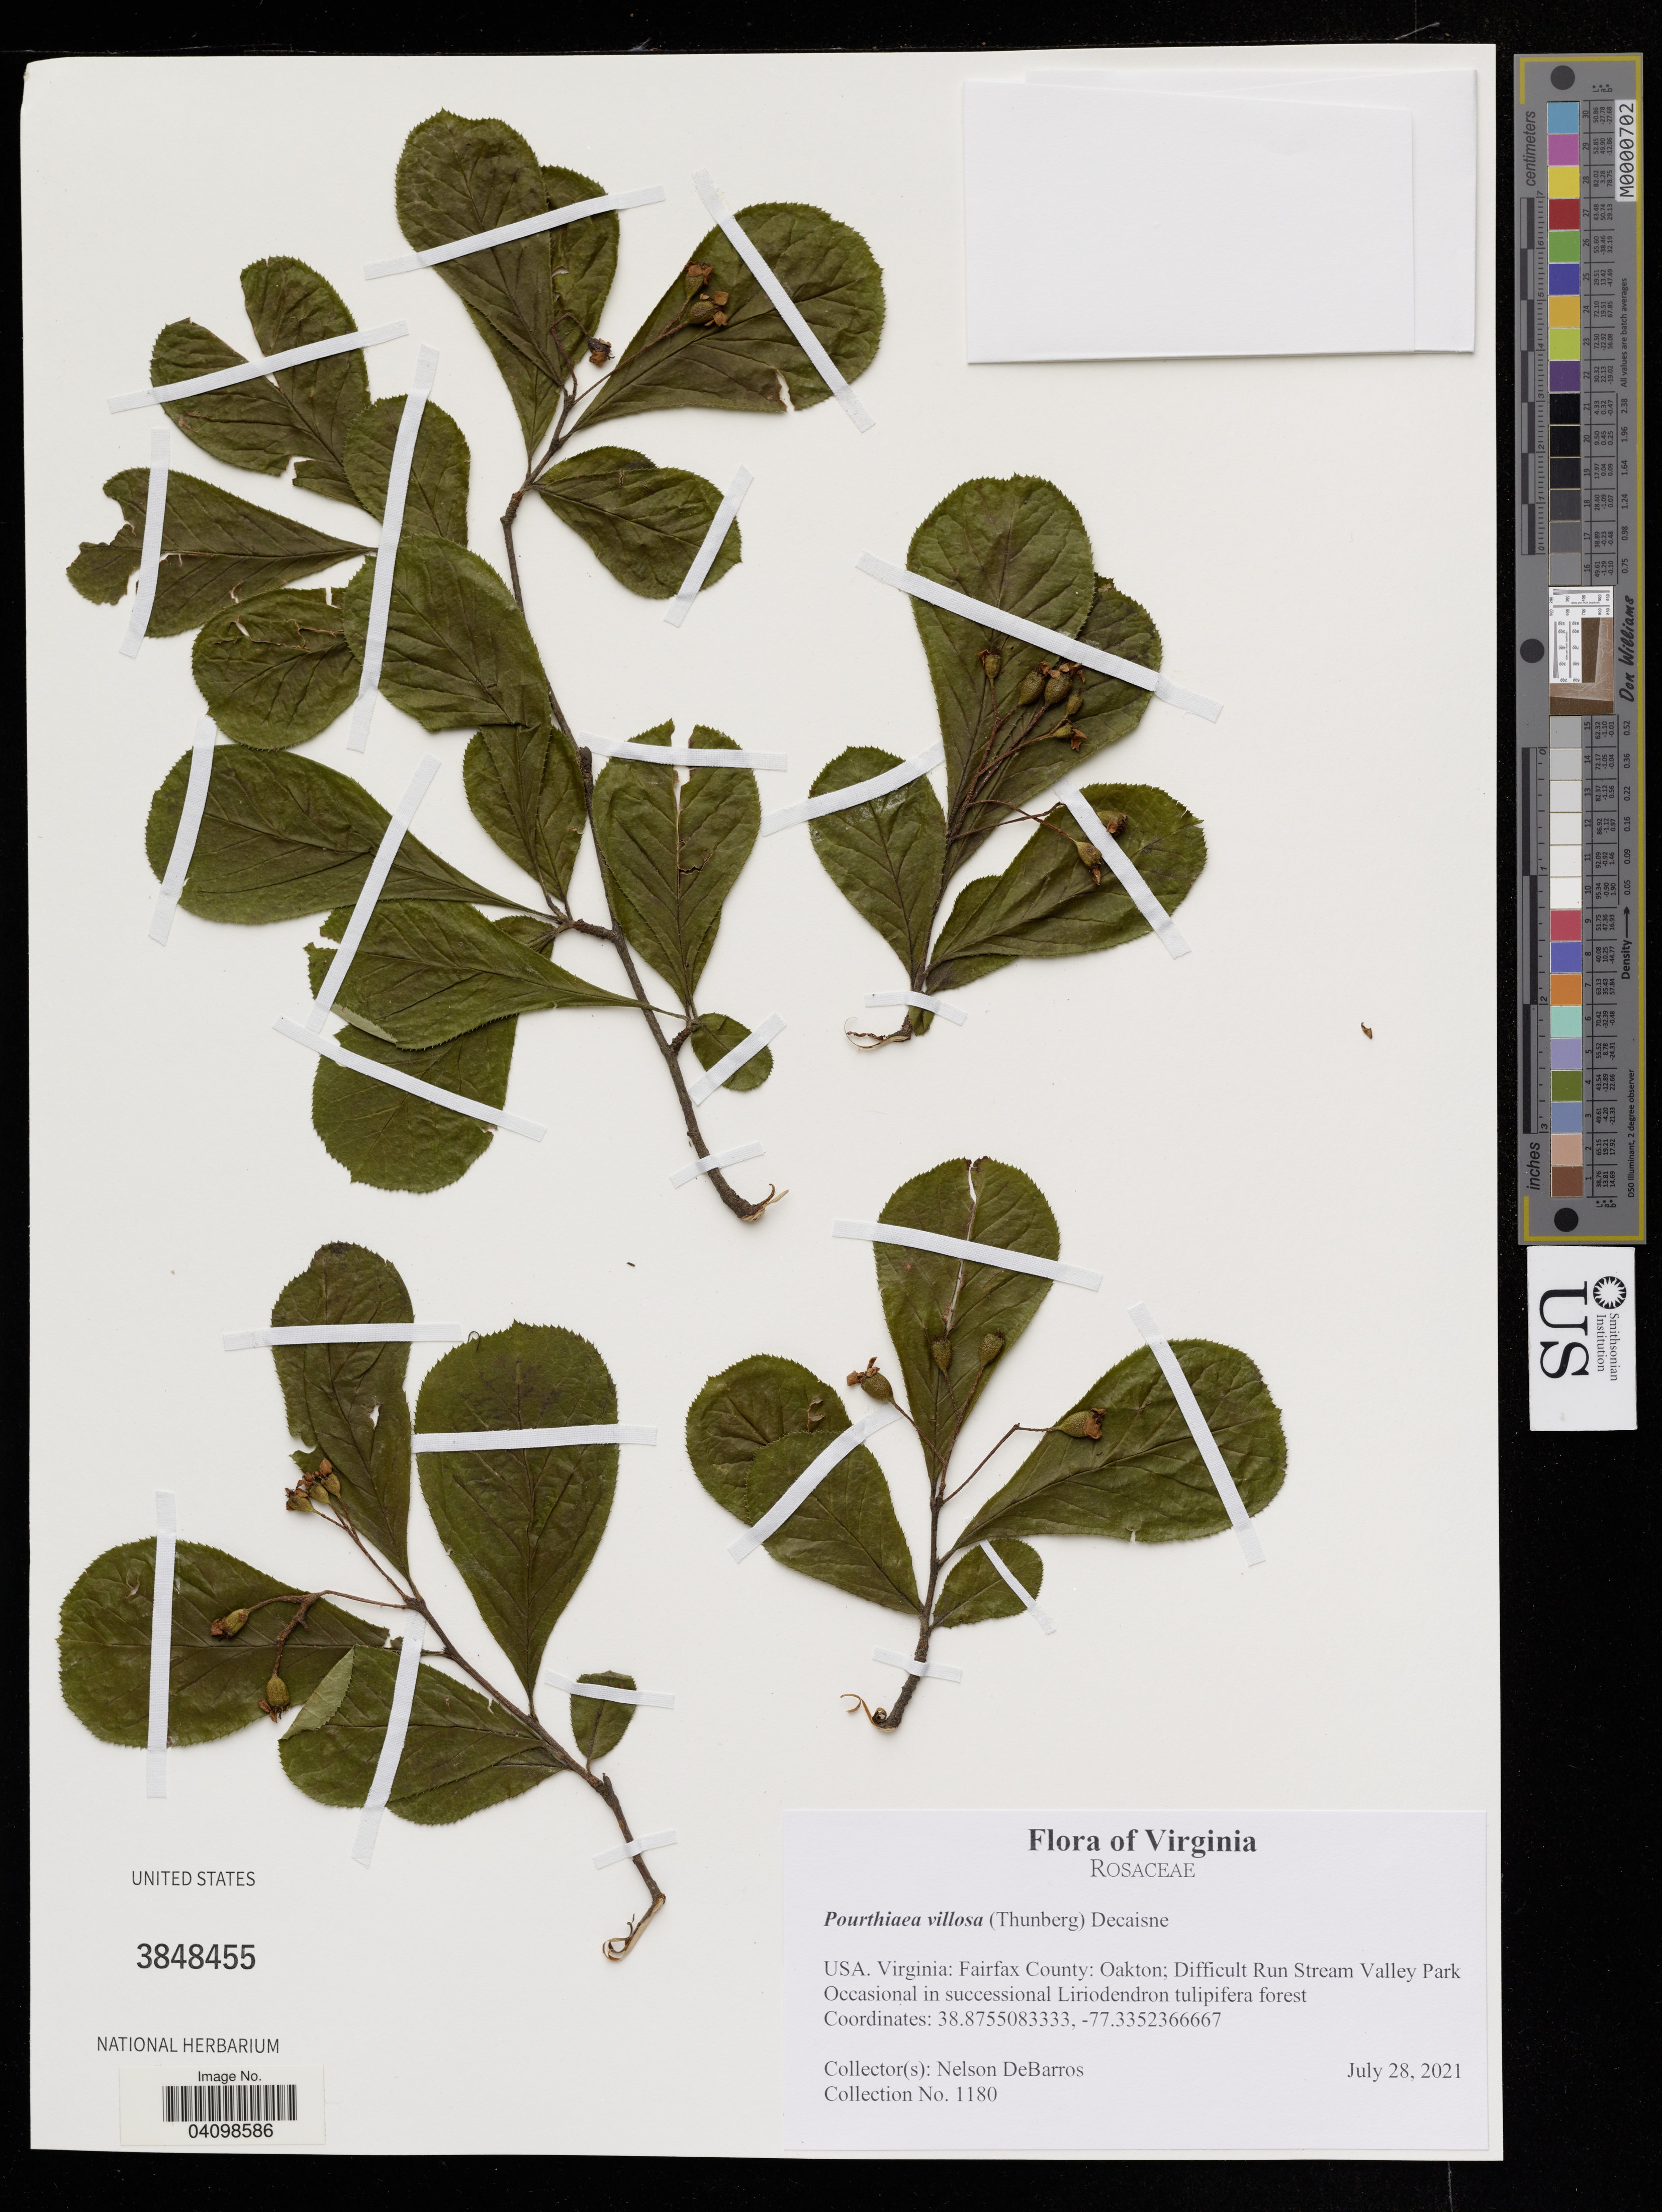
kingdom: Plantae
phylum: Tracheophyta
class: Magnoliopsida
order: Rosales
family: Rosaceae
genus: Pourthiaea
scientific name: Pourthiaea villosa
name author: Decne.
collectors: N. DeBarros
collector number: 1180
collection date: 2021-08-22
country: United States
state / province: Virginia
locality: Fairfax County: Oakton; Difficult Run Stream Valley Park Occasional in successional Liriodendron tulipifera forest.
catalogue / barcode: US 3848455